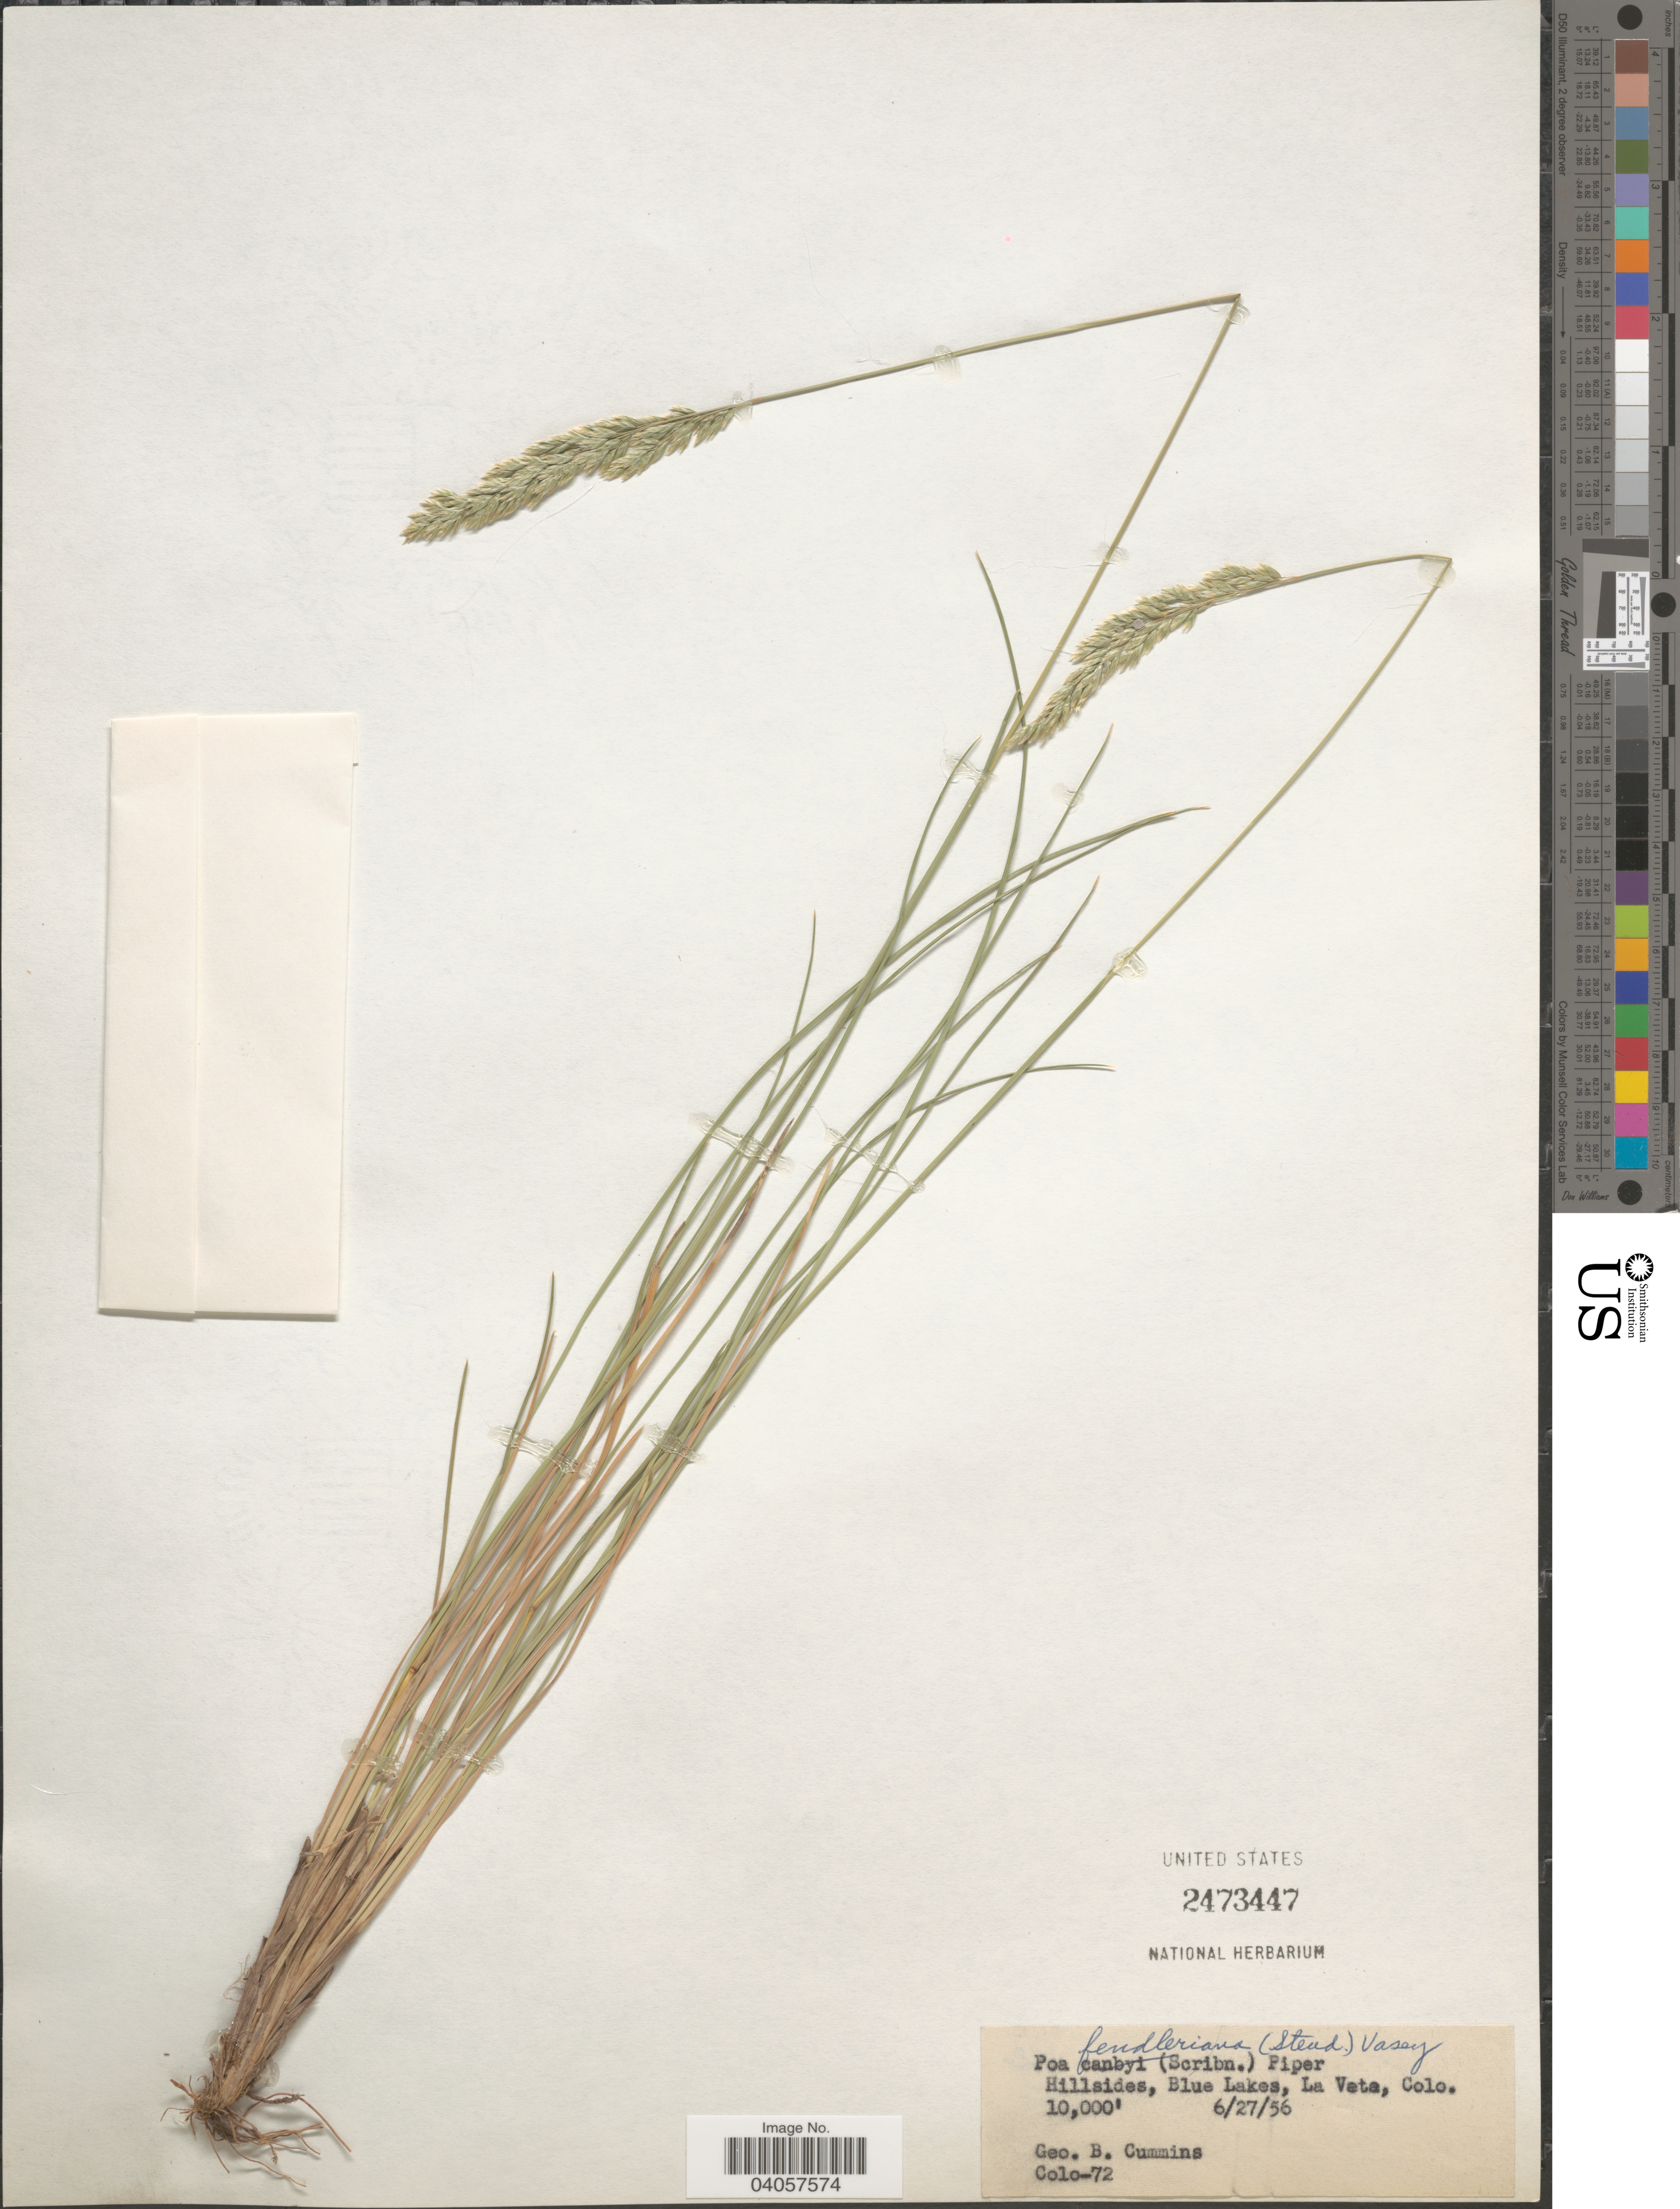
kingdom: Plantae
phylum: Tracheophyta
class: Liliopsida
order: Poales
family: Poaceae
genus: Poa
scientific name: Poa fendleriana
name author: (Steud.) Vasey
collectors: G. Cummins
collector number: Colo-72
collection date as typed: Transcribed d/m/y: 27/6/56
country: United States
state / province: Colorado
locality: Hillsides, Blue Lakes, La Veta.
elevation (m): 3048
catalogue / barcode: US 2473447